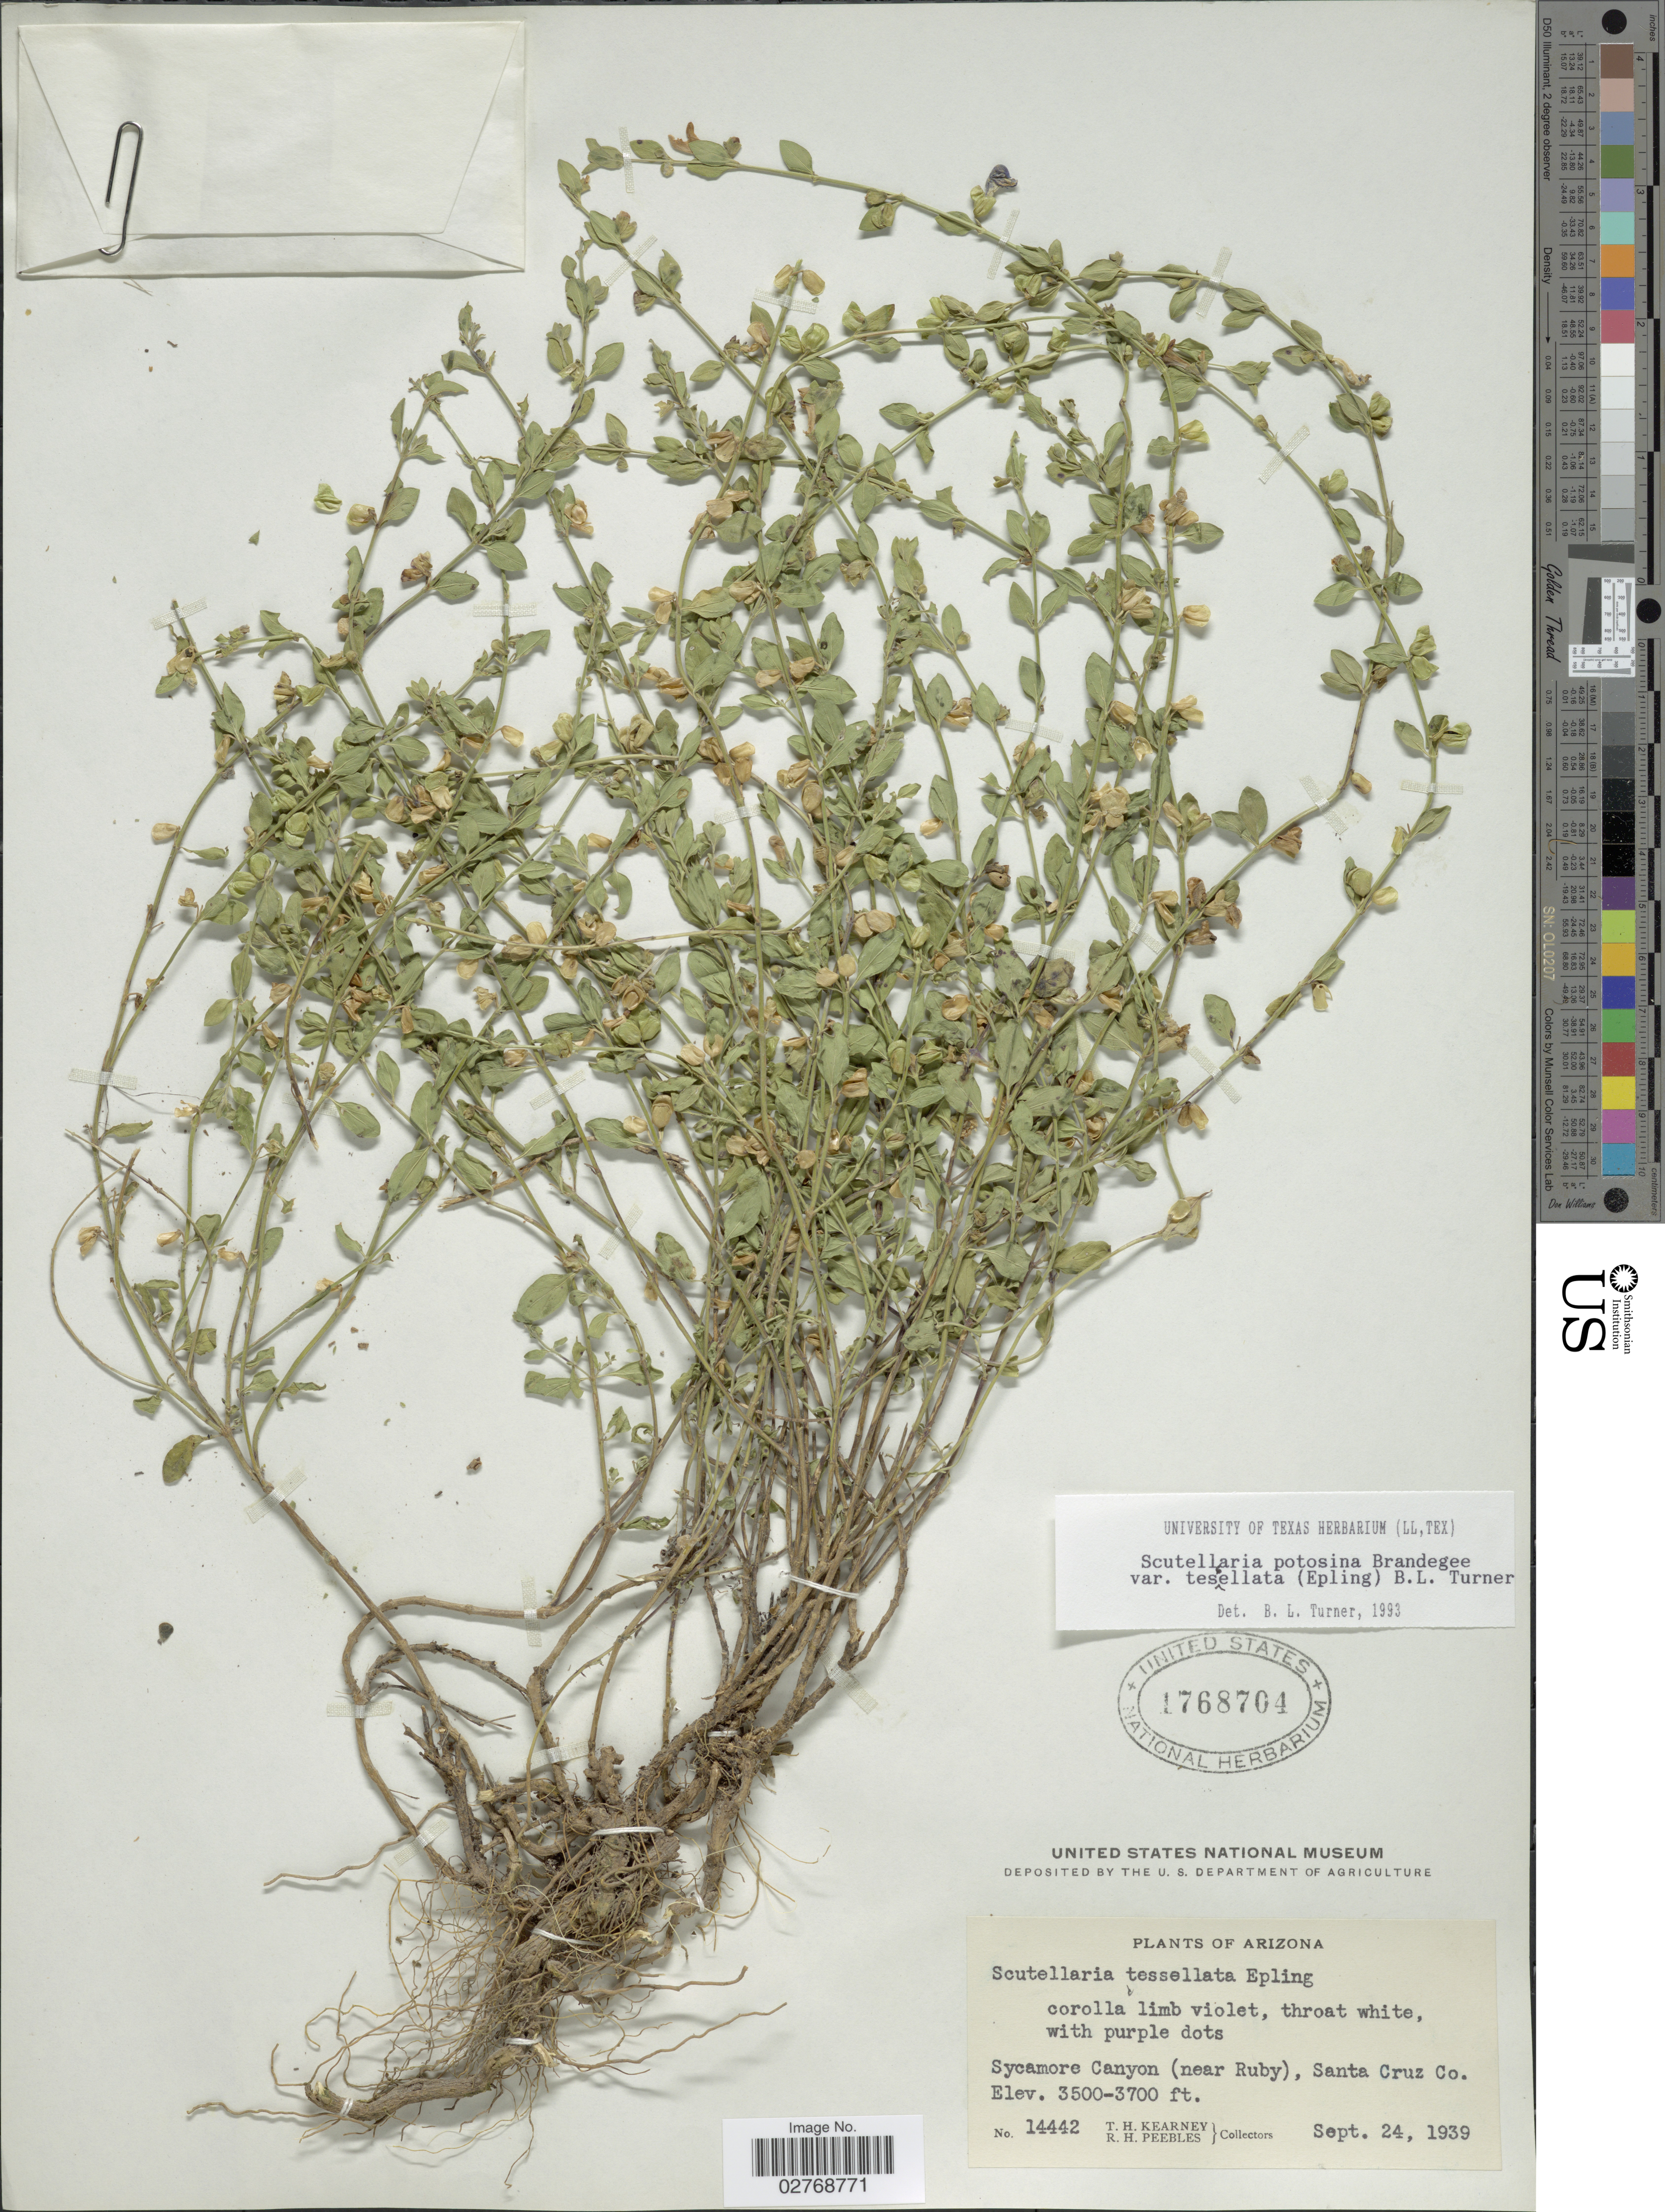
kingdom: Plantae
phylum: Tracheophyta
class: Magnoliopsida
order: Lamiales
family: Lamiaceae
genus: Scutellaria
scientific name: Scutellaria potosina var. tessellata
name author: Brandegee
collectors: T. H. Kearney & R. H. Peebles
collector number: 14442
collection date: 1939-09-24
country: United States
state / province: Arizona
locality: Sycamore Canyon (near Ruby), Santa Cruz Co.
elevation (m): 1067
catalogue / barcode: US 1768704